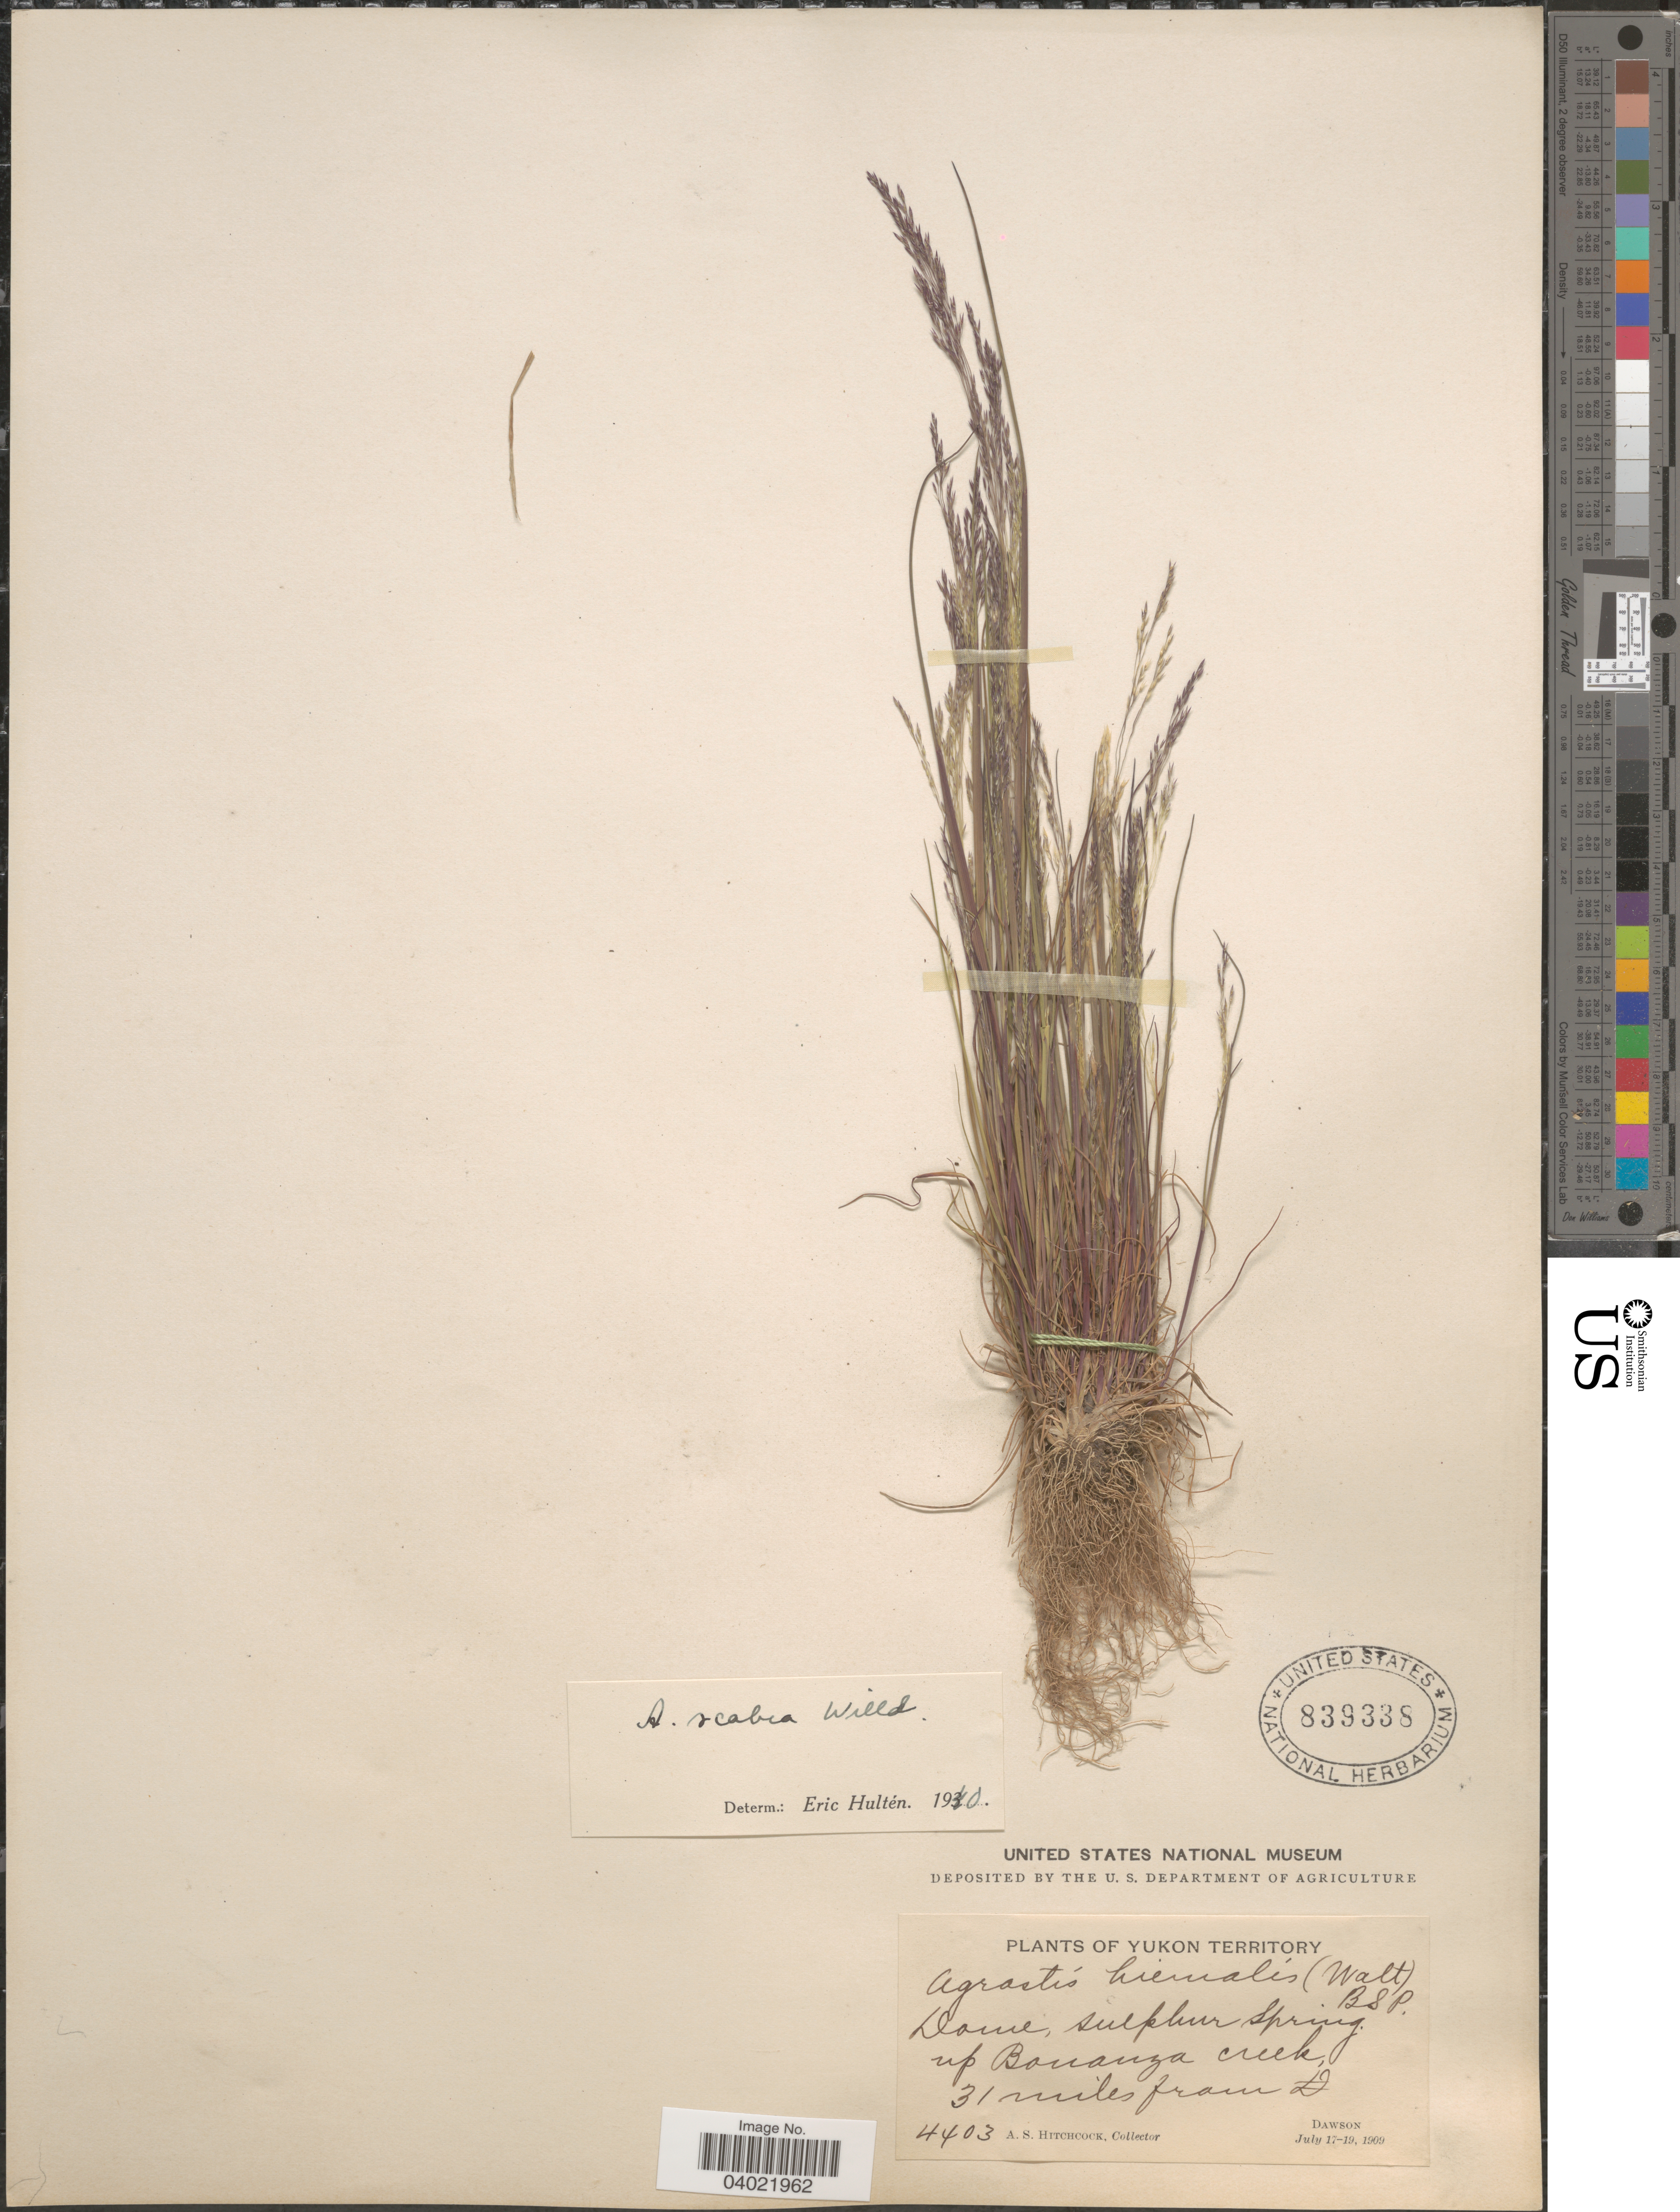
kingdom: Plantae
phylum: Tracheophyta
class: Liliopsida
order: Poales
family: Poaceae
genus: Agrostis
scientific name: Agrostis scabra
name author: Willd.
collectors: A. S. Hitchcock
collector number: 4403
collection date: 1909-07-17/1909-07-19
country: Canada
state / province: Yukon Territory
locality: Dome, Sulphur Springs up Bonanza Creek, 31 miles from Dawson.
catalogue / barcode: US 839338